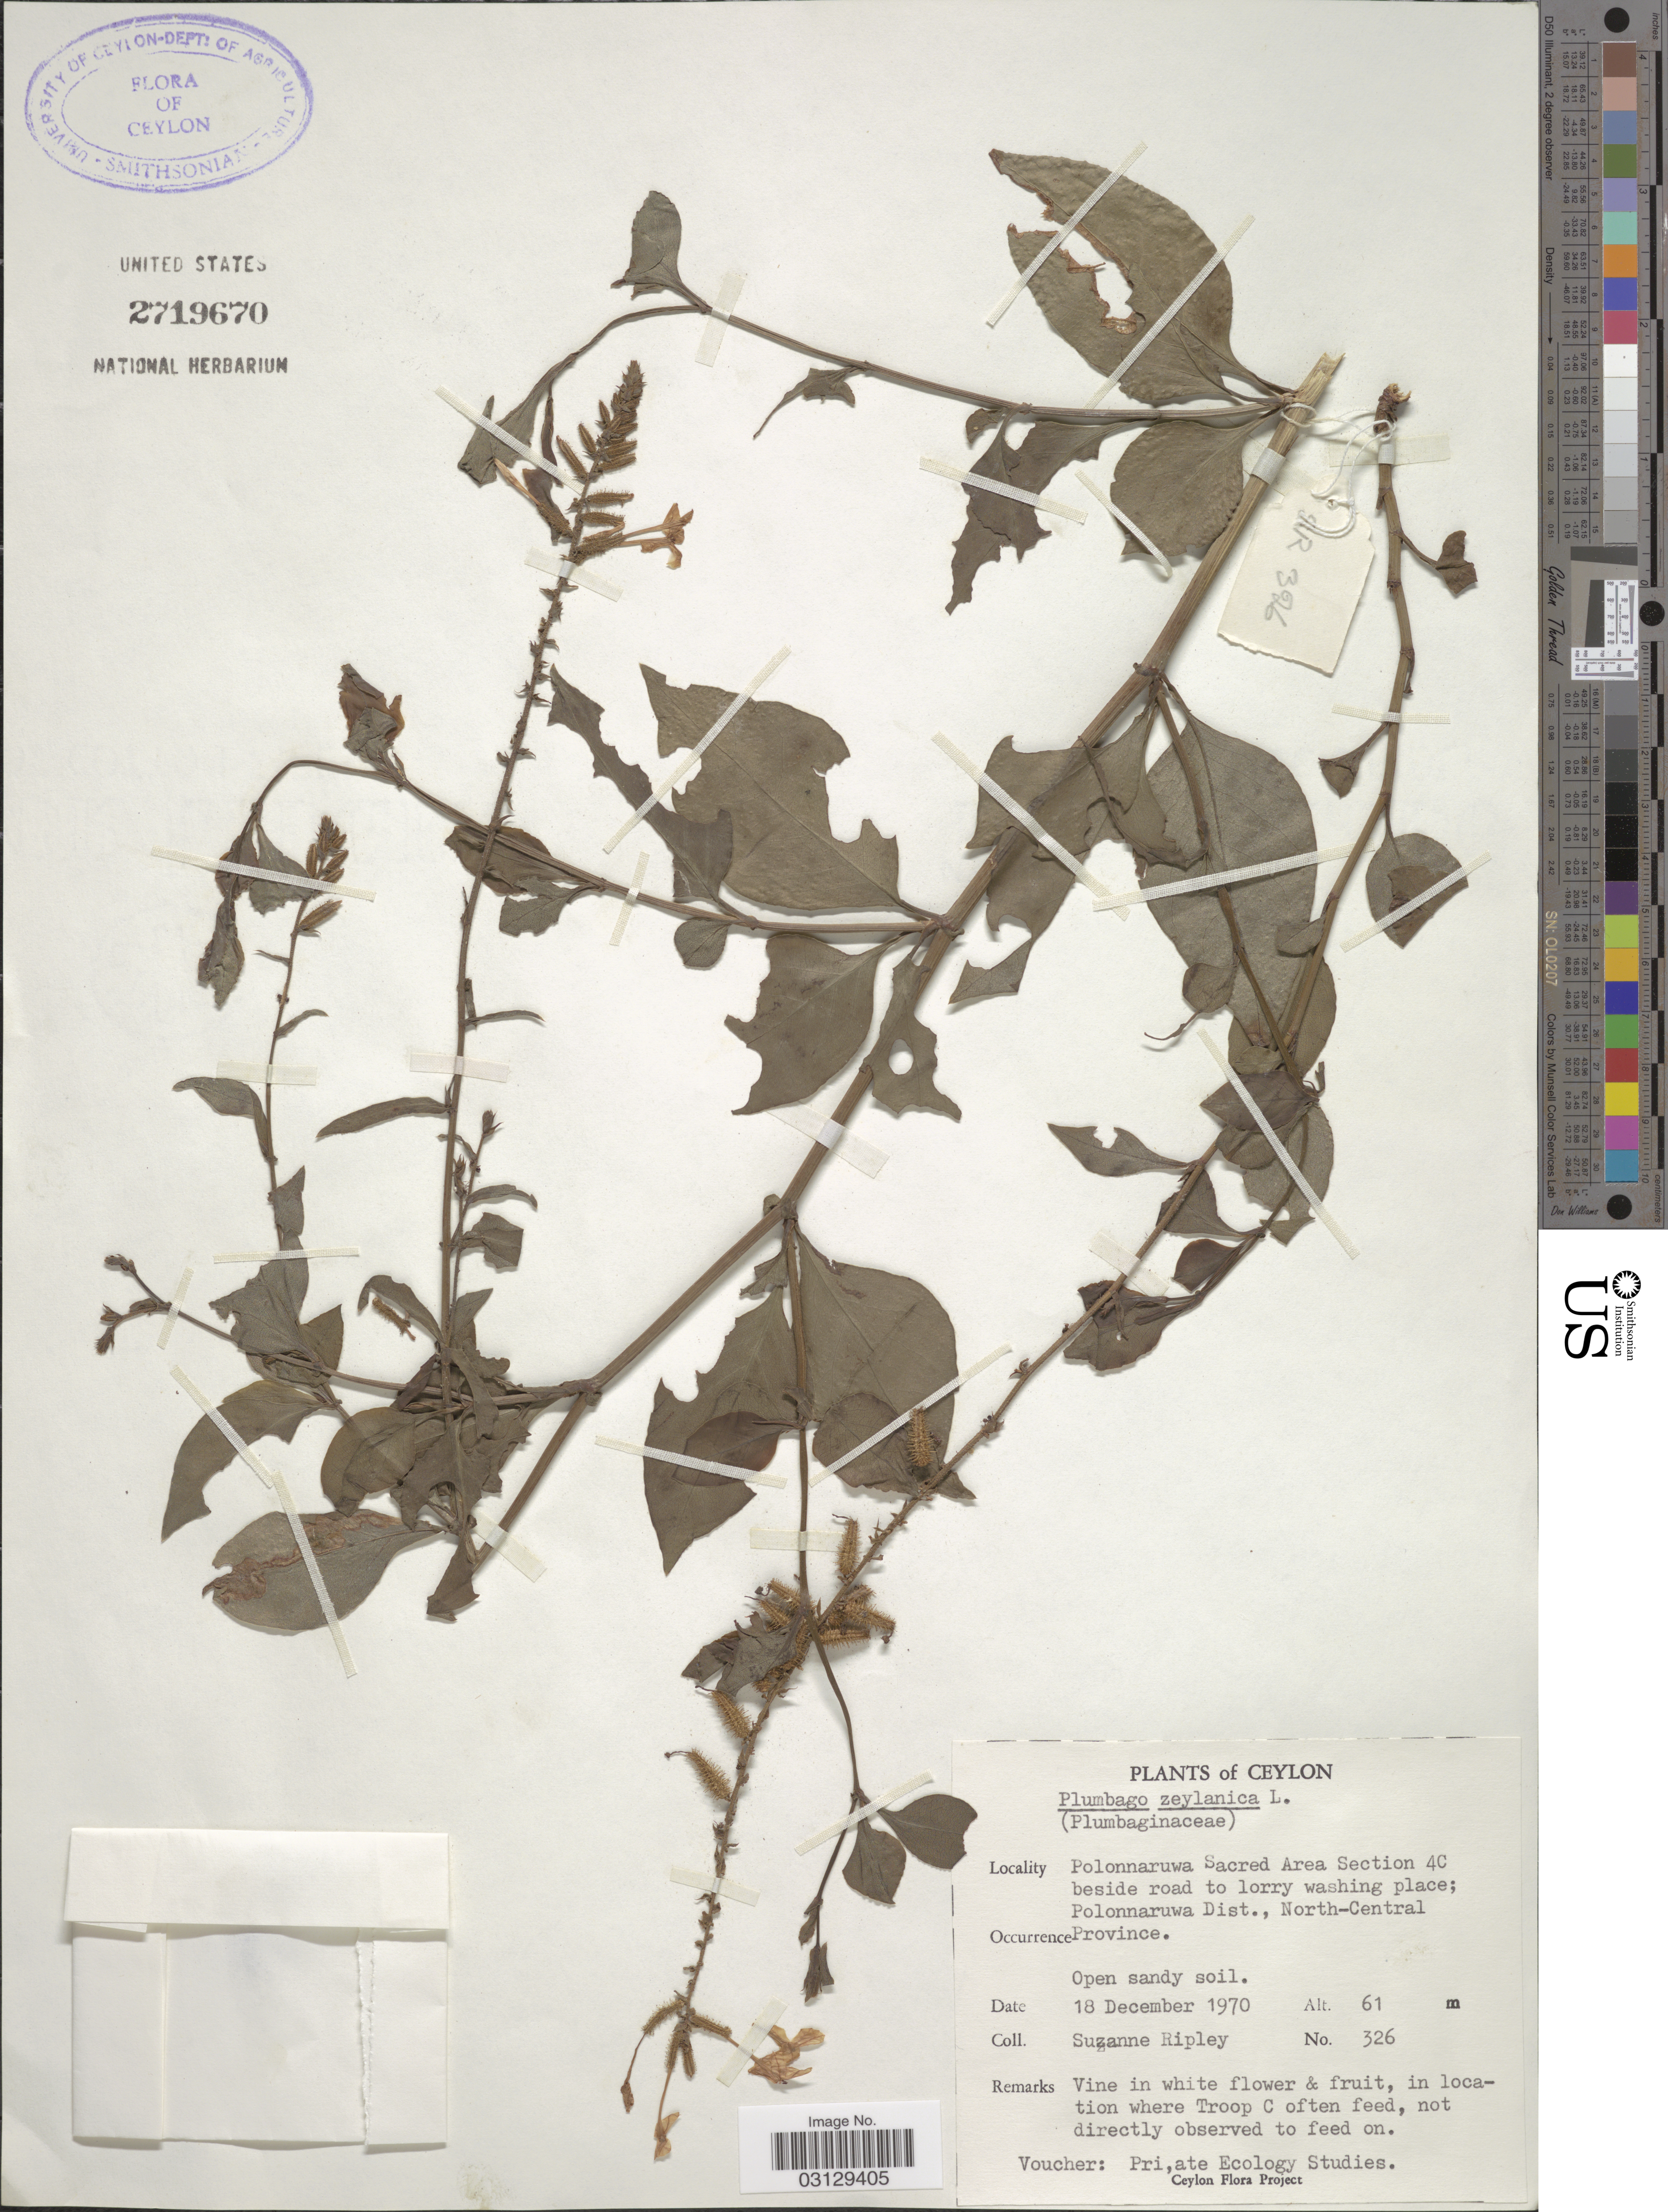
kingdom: Plantae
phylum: Tracheophyta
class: Magnoliopsida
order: Caryophyllales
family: Plumbaginaceae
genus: Plumbago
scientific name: Plumbago zeylanica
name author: L.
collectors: S. Ripley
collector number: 326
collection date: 1970-12-18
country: Sri Lanka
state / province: North Central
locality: Ceylon. Polonnaruwa Sacred Area Section 4C beside road to lorry washing place; Polonnaruwa Dist.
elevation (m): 61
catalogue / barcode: US 2719670